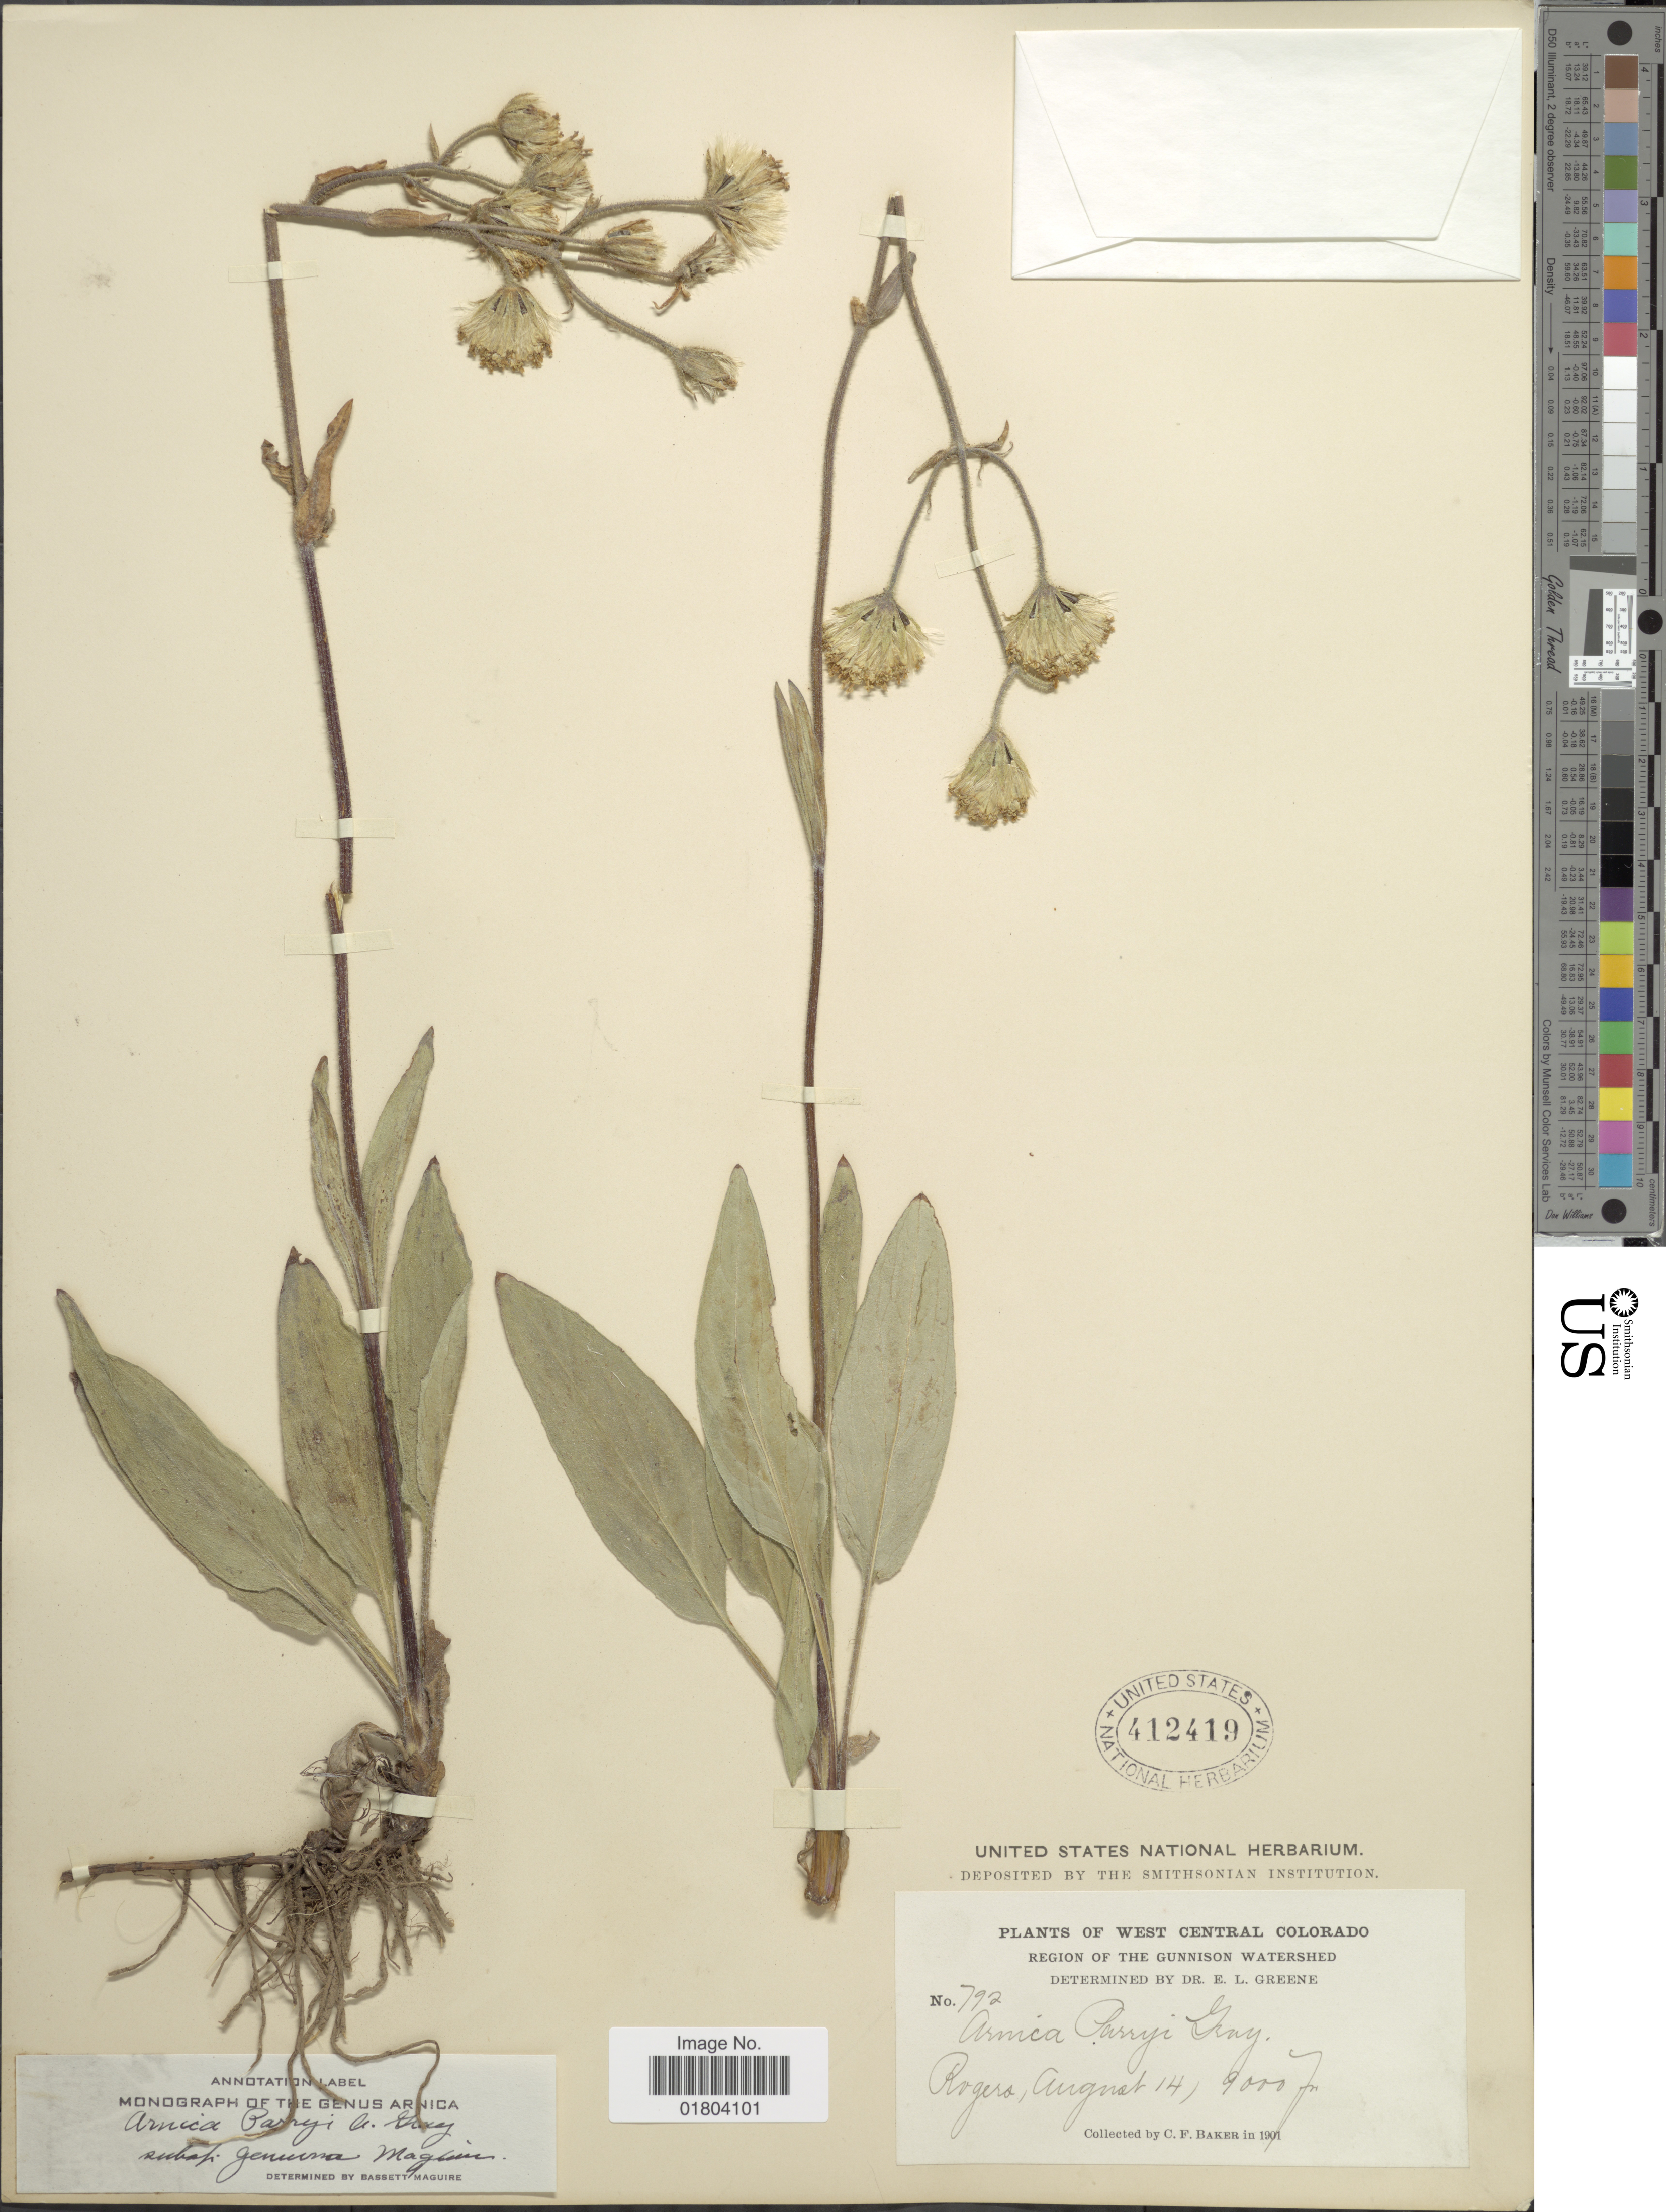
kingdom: Plantae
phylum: Tracheophyta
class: Magnoliopsida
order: Asterales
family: Asteraceae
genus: Arnica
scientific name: Arnica parryi subsp. genuina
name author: Maguire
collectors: C. F. Baker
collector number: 792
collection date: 1901-08-14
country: United States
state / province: Colorado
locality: West Central Colorado, Region of the Gunnison Watershed, Rogero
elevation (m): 2743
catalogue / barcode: US 412419